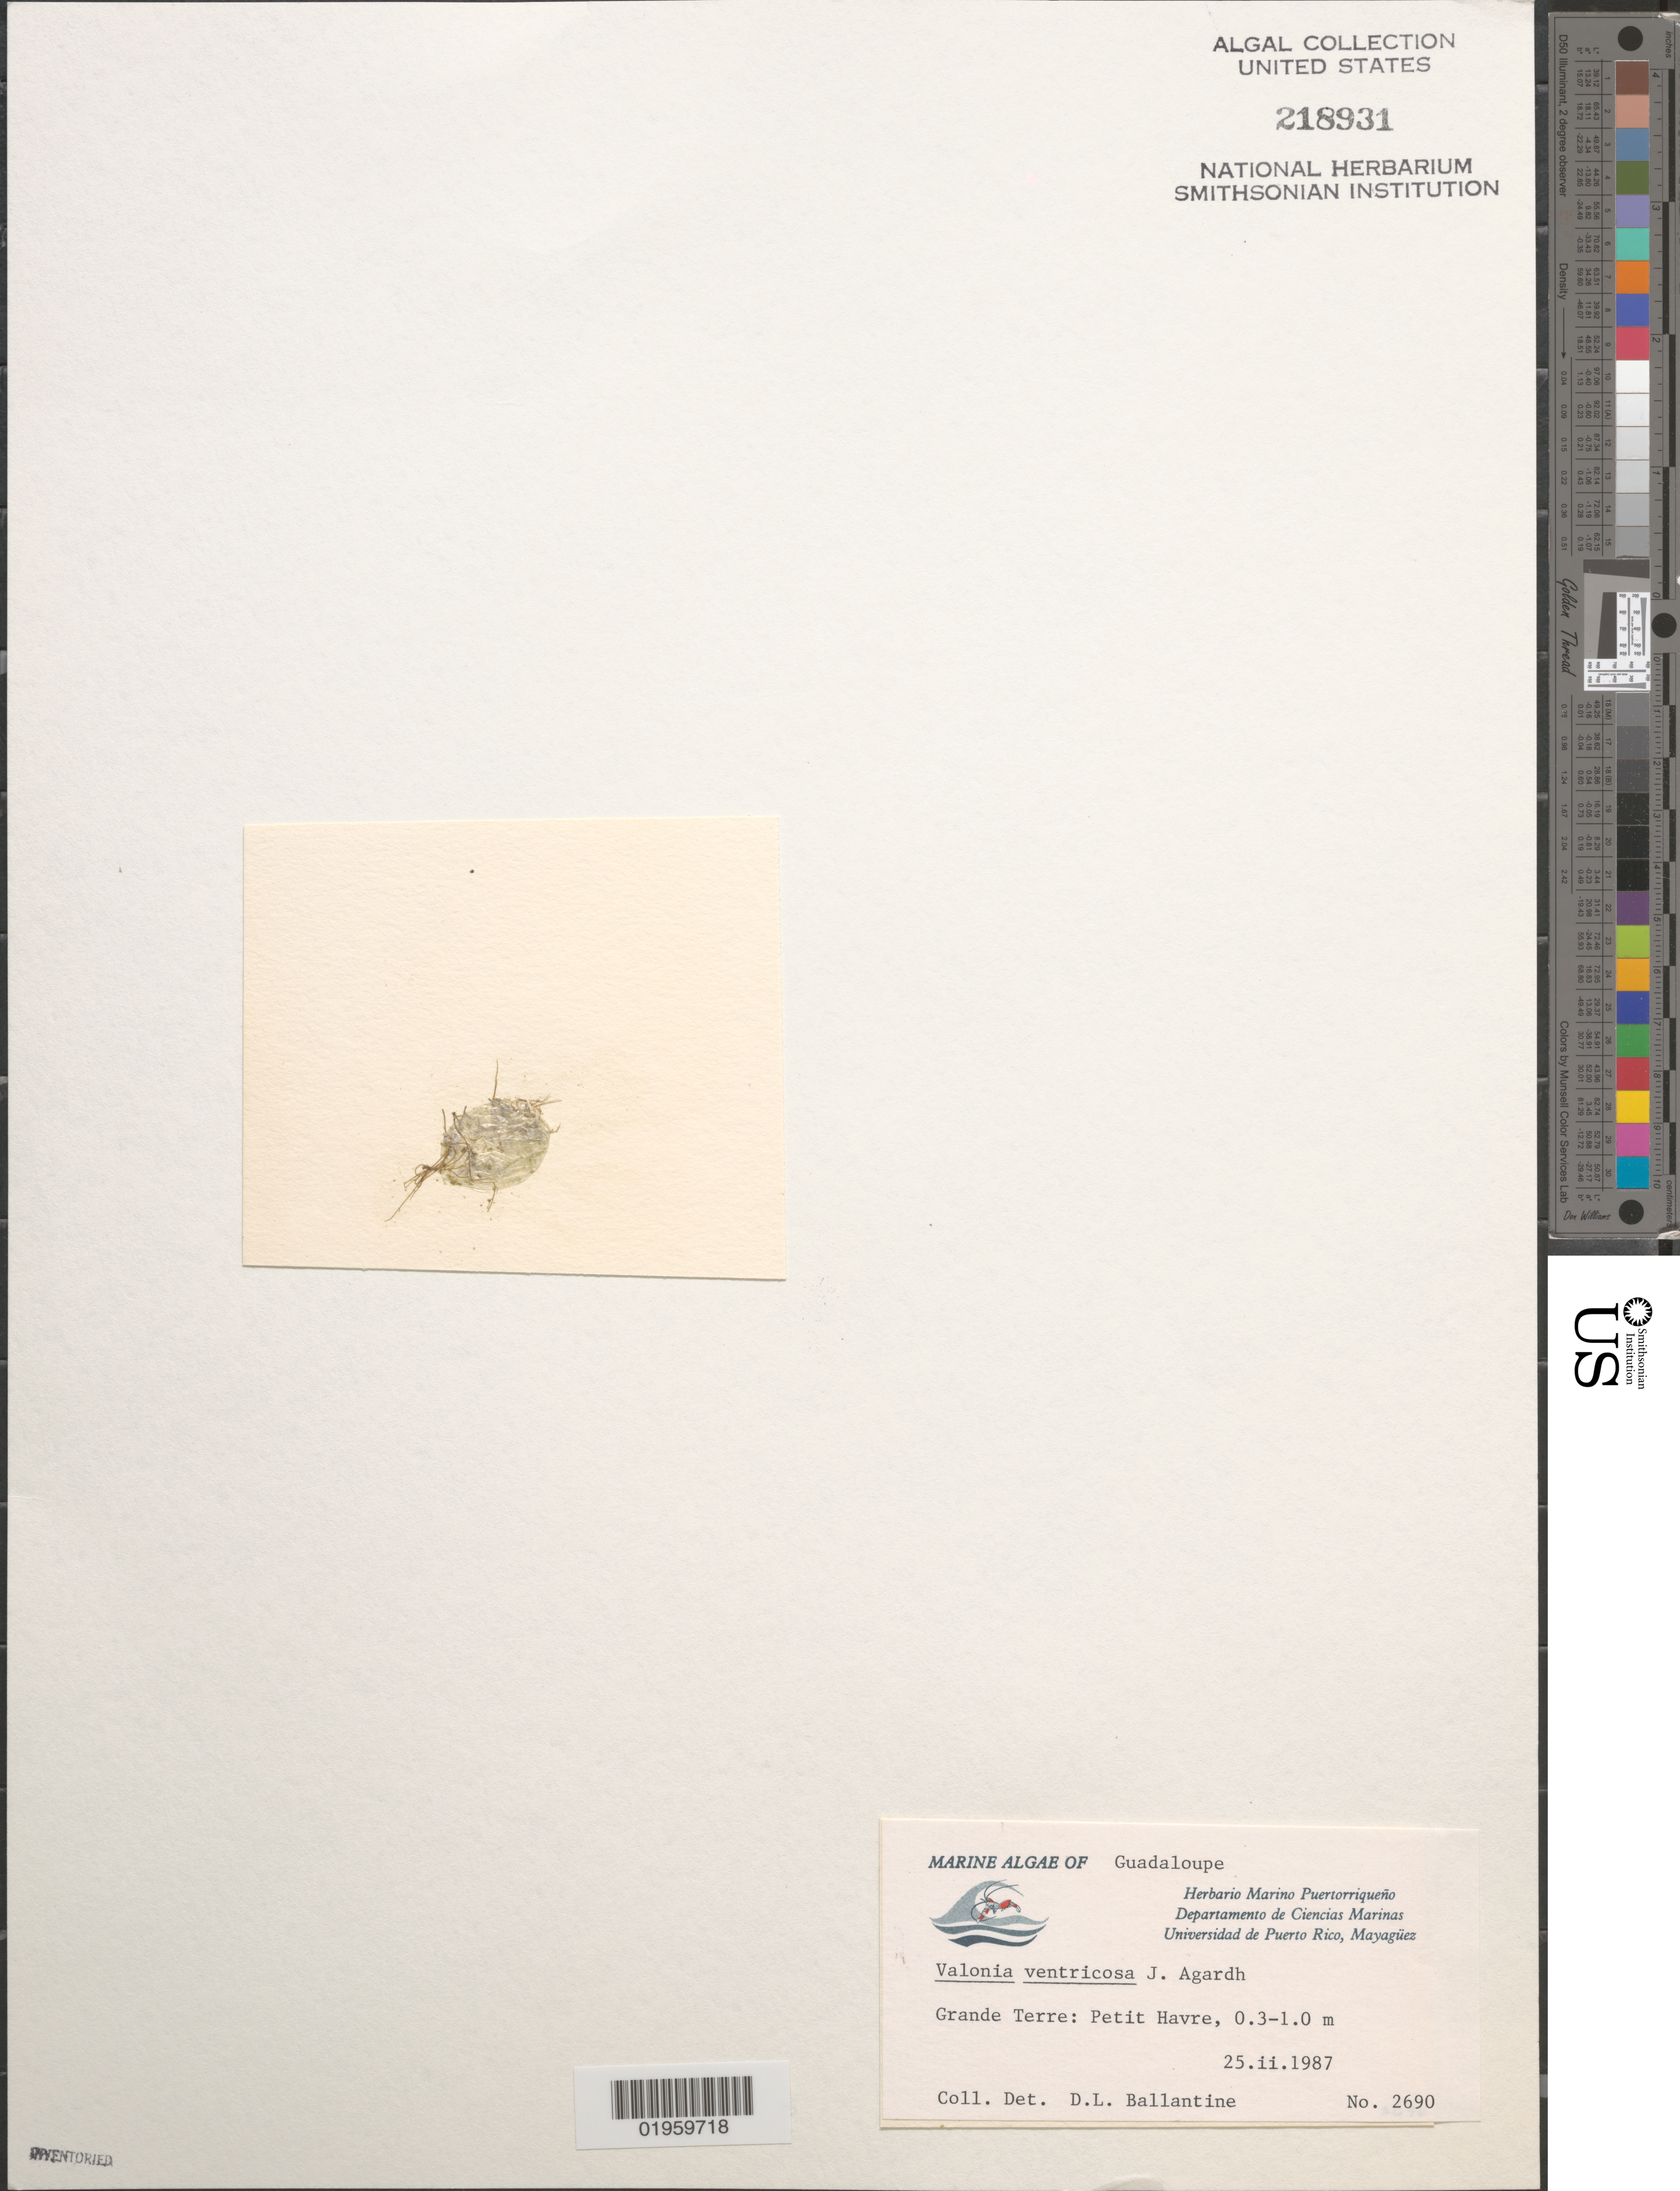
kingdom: Plantae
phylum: Chlorophyta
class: Ulvophyceae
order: Siphonocladales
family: Valoniaceae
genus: Valonia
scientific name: Valonia ventricosa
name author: J. Agardh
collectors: D.L. Ballantine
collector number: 2690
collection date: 1987-02-25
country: Guadeloupe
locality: Grande Terre: Petit Havre.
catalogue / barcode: US 218931